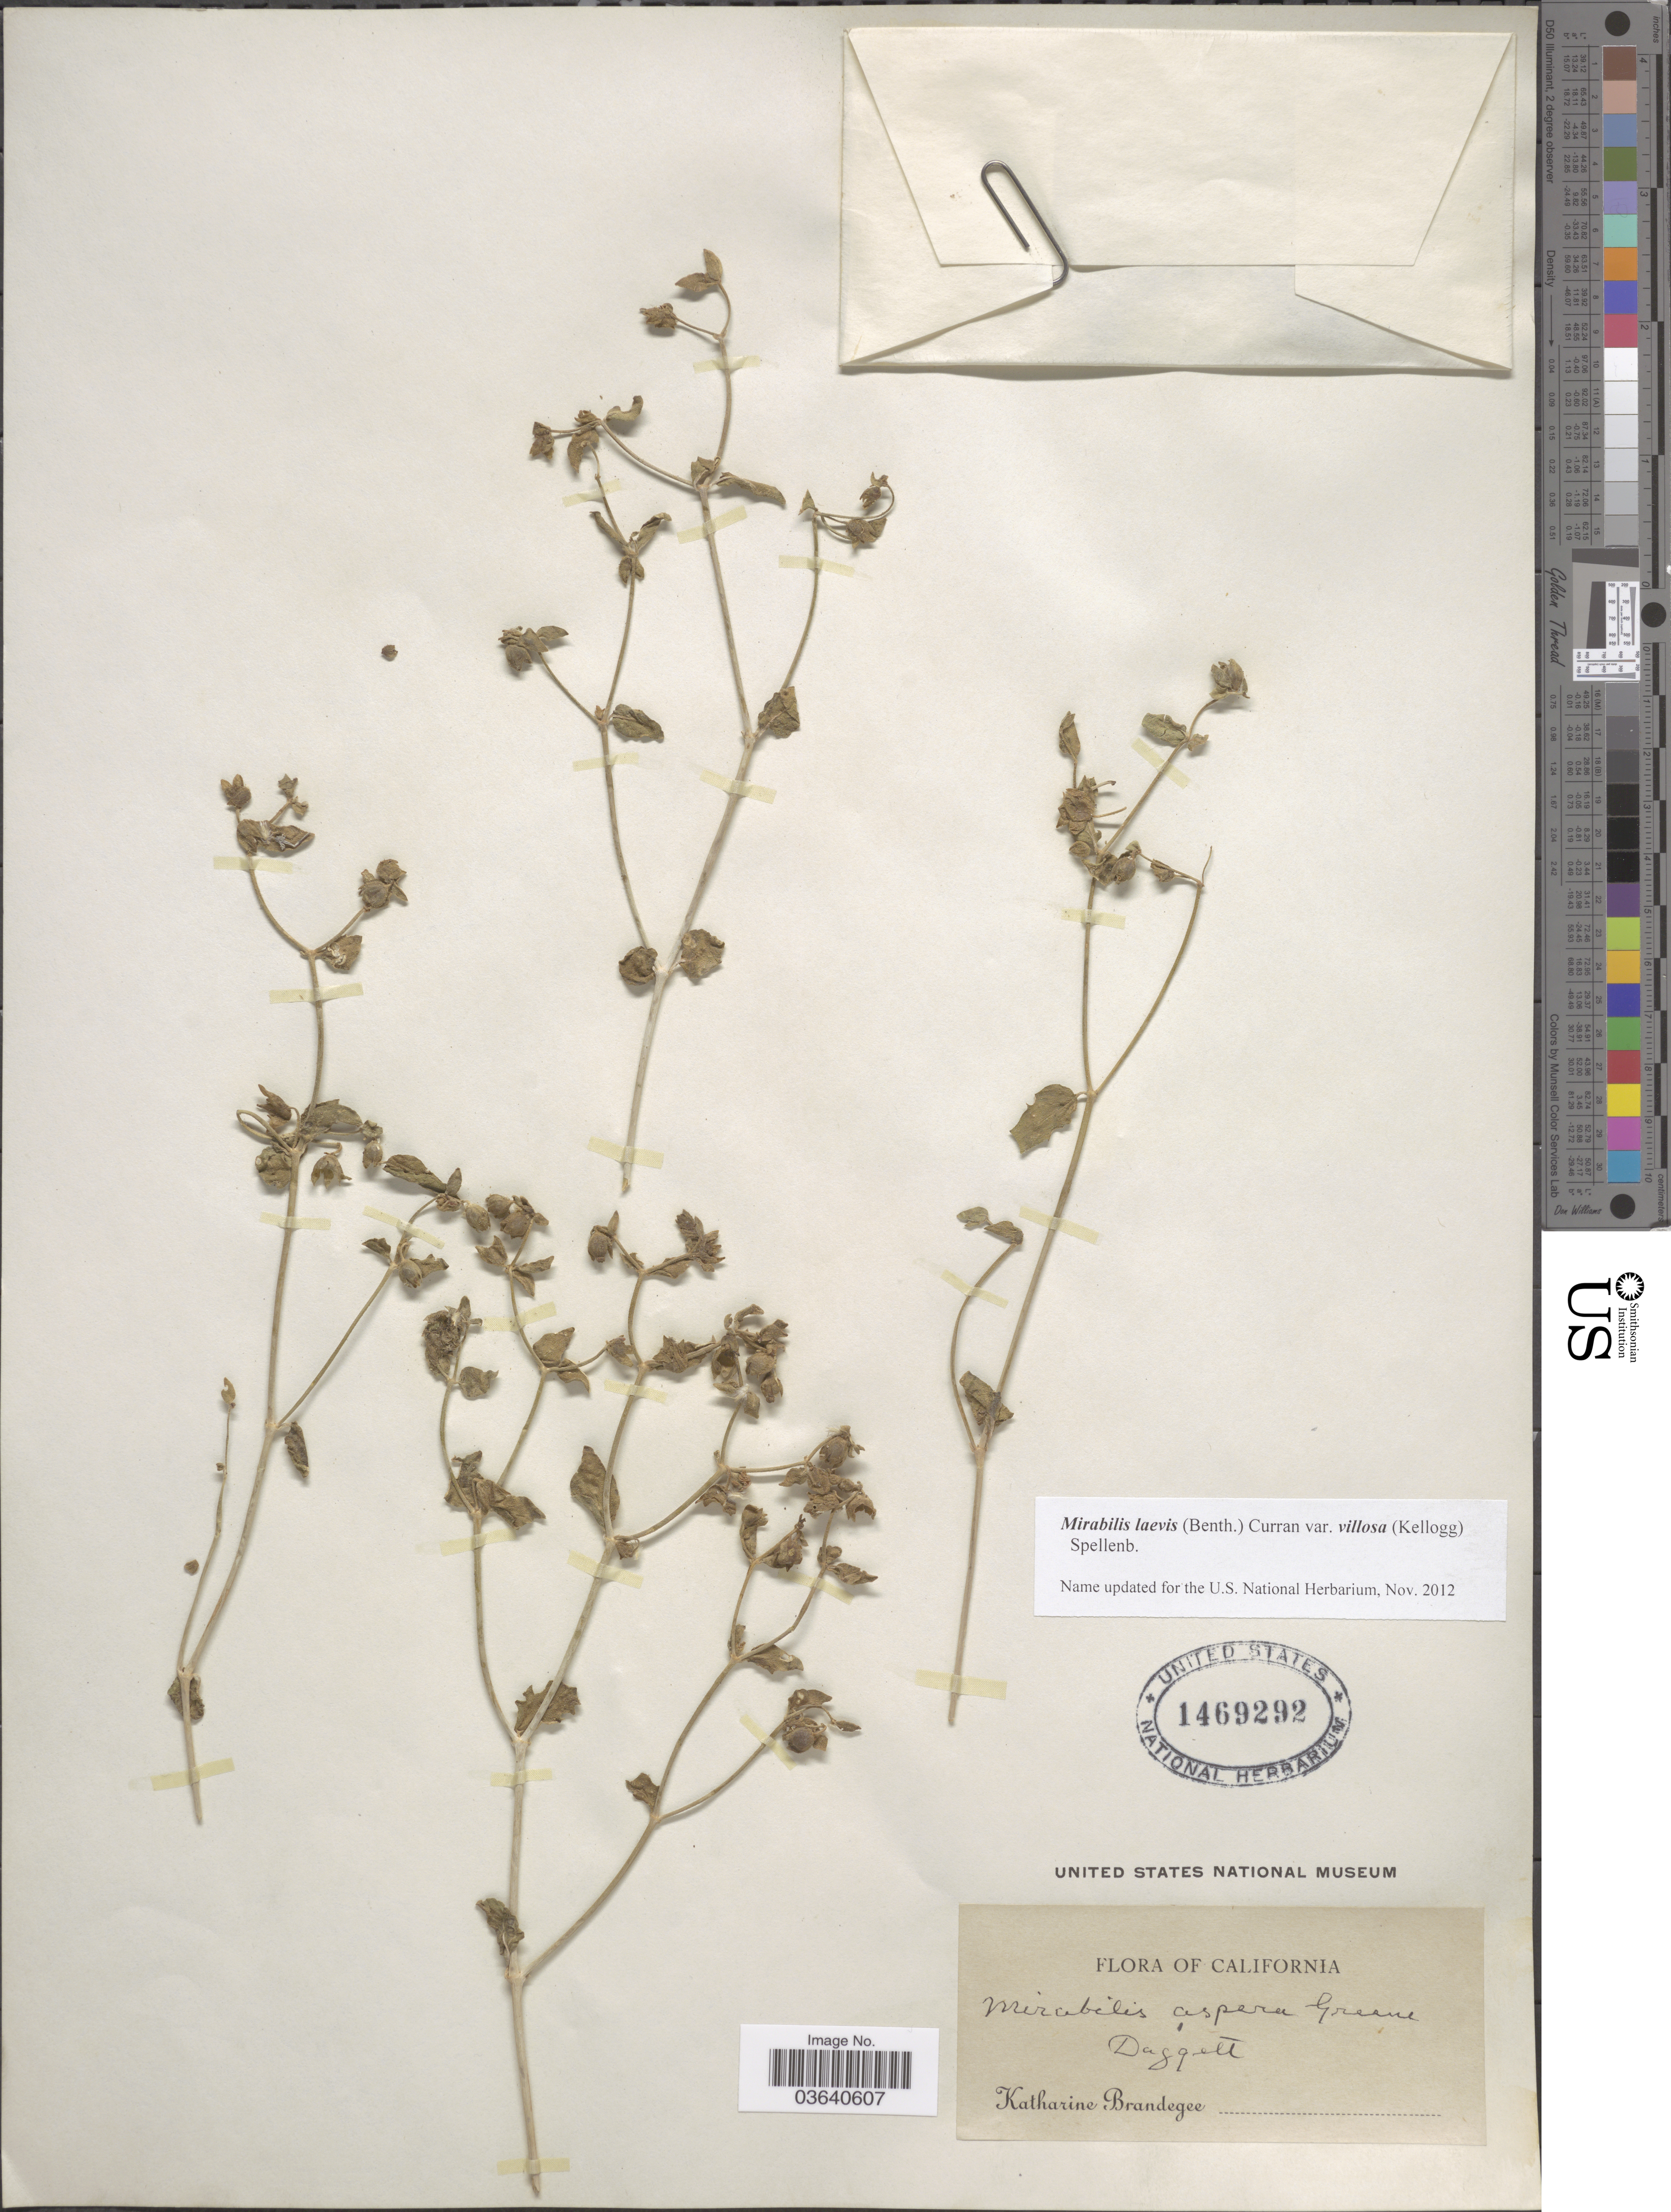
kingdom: Plantae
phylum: Tracheophyta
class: Magnoliopsida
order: Caryophyllales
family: Nyctaginaceae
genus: Mirabilis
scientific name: Mirabilis laevis var. villosa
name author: (Kellogg) Spellenb.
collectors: M. K. Brandegee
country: United States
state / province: California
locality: Daggett.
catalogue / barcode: US 1469292